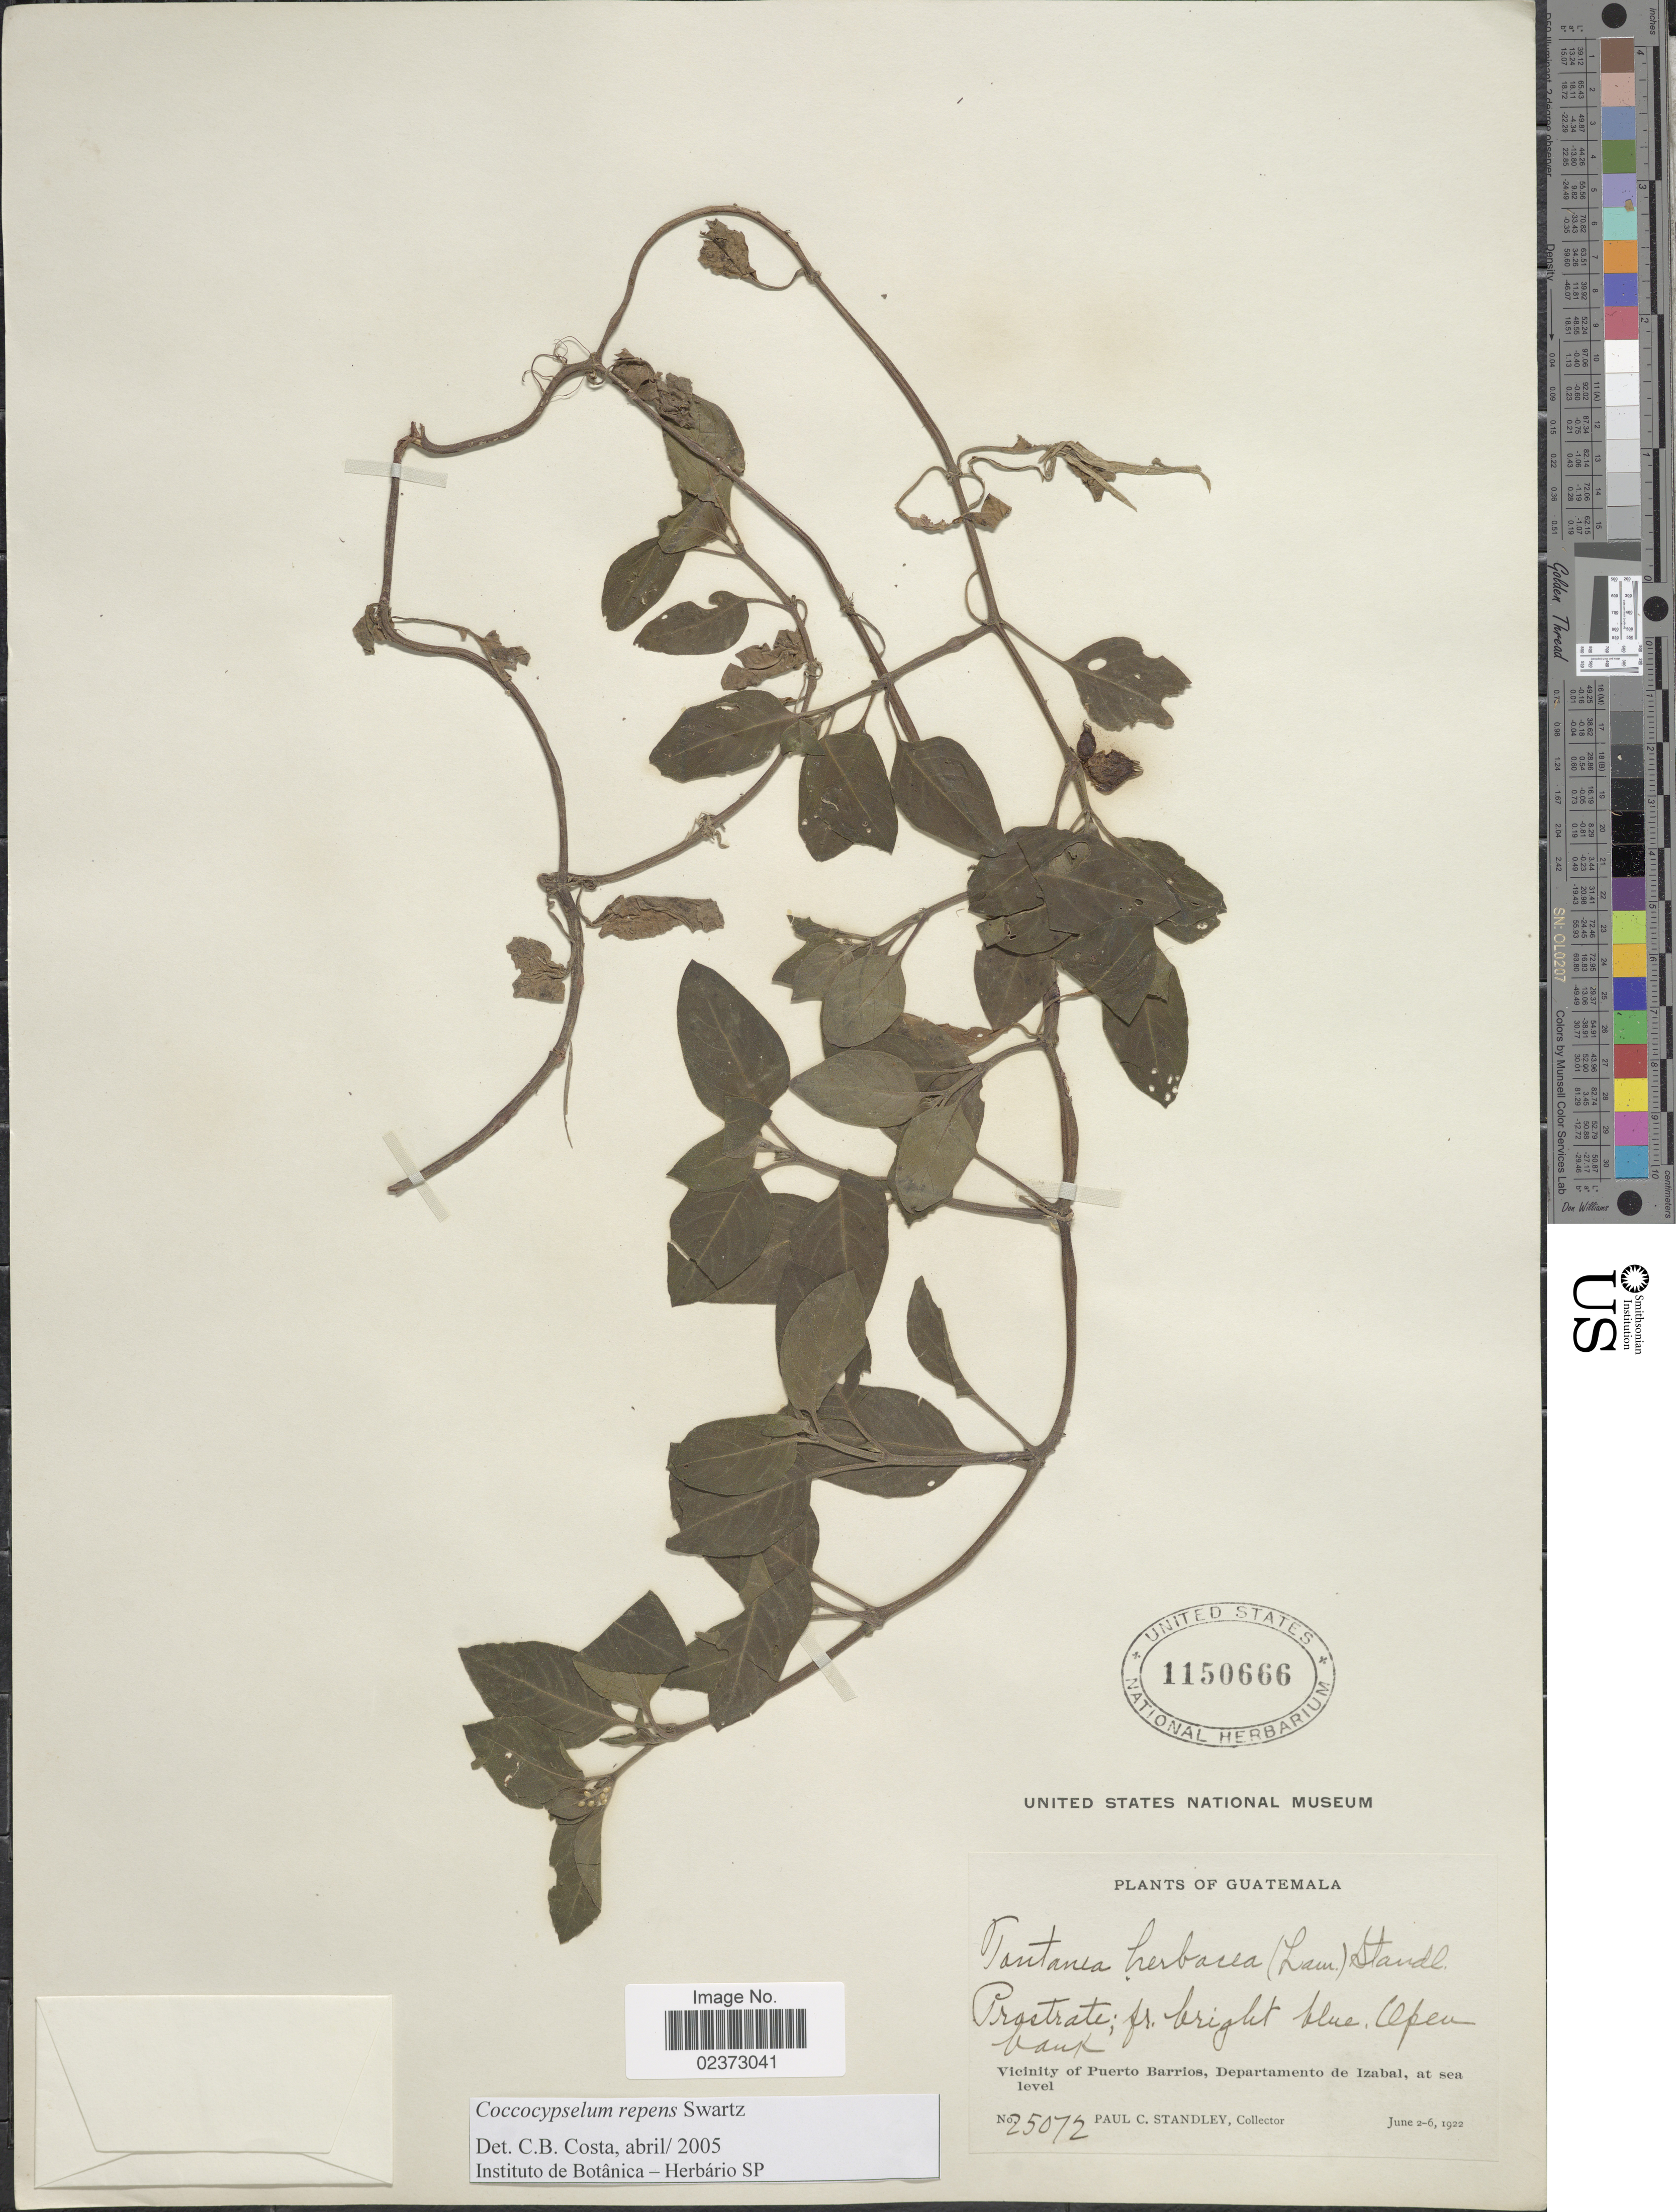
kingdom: Plantae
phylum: Tracheophyta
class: Magnoliopsida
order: Gentianales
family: Rubiaceae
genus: Coccocypselum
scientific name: Coccocypselum repens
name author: Sw.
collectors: P. C. Standley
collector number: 25072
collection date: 1922-06-02/1922-06-06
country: Guatemala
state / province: Izabal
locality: Vicinity of Puerto Barrios, Departamento de Izabal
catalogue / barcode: US 1150666